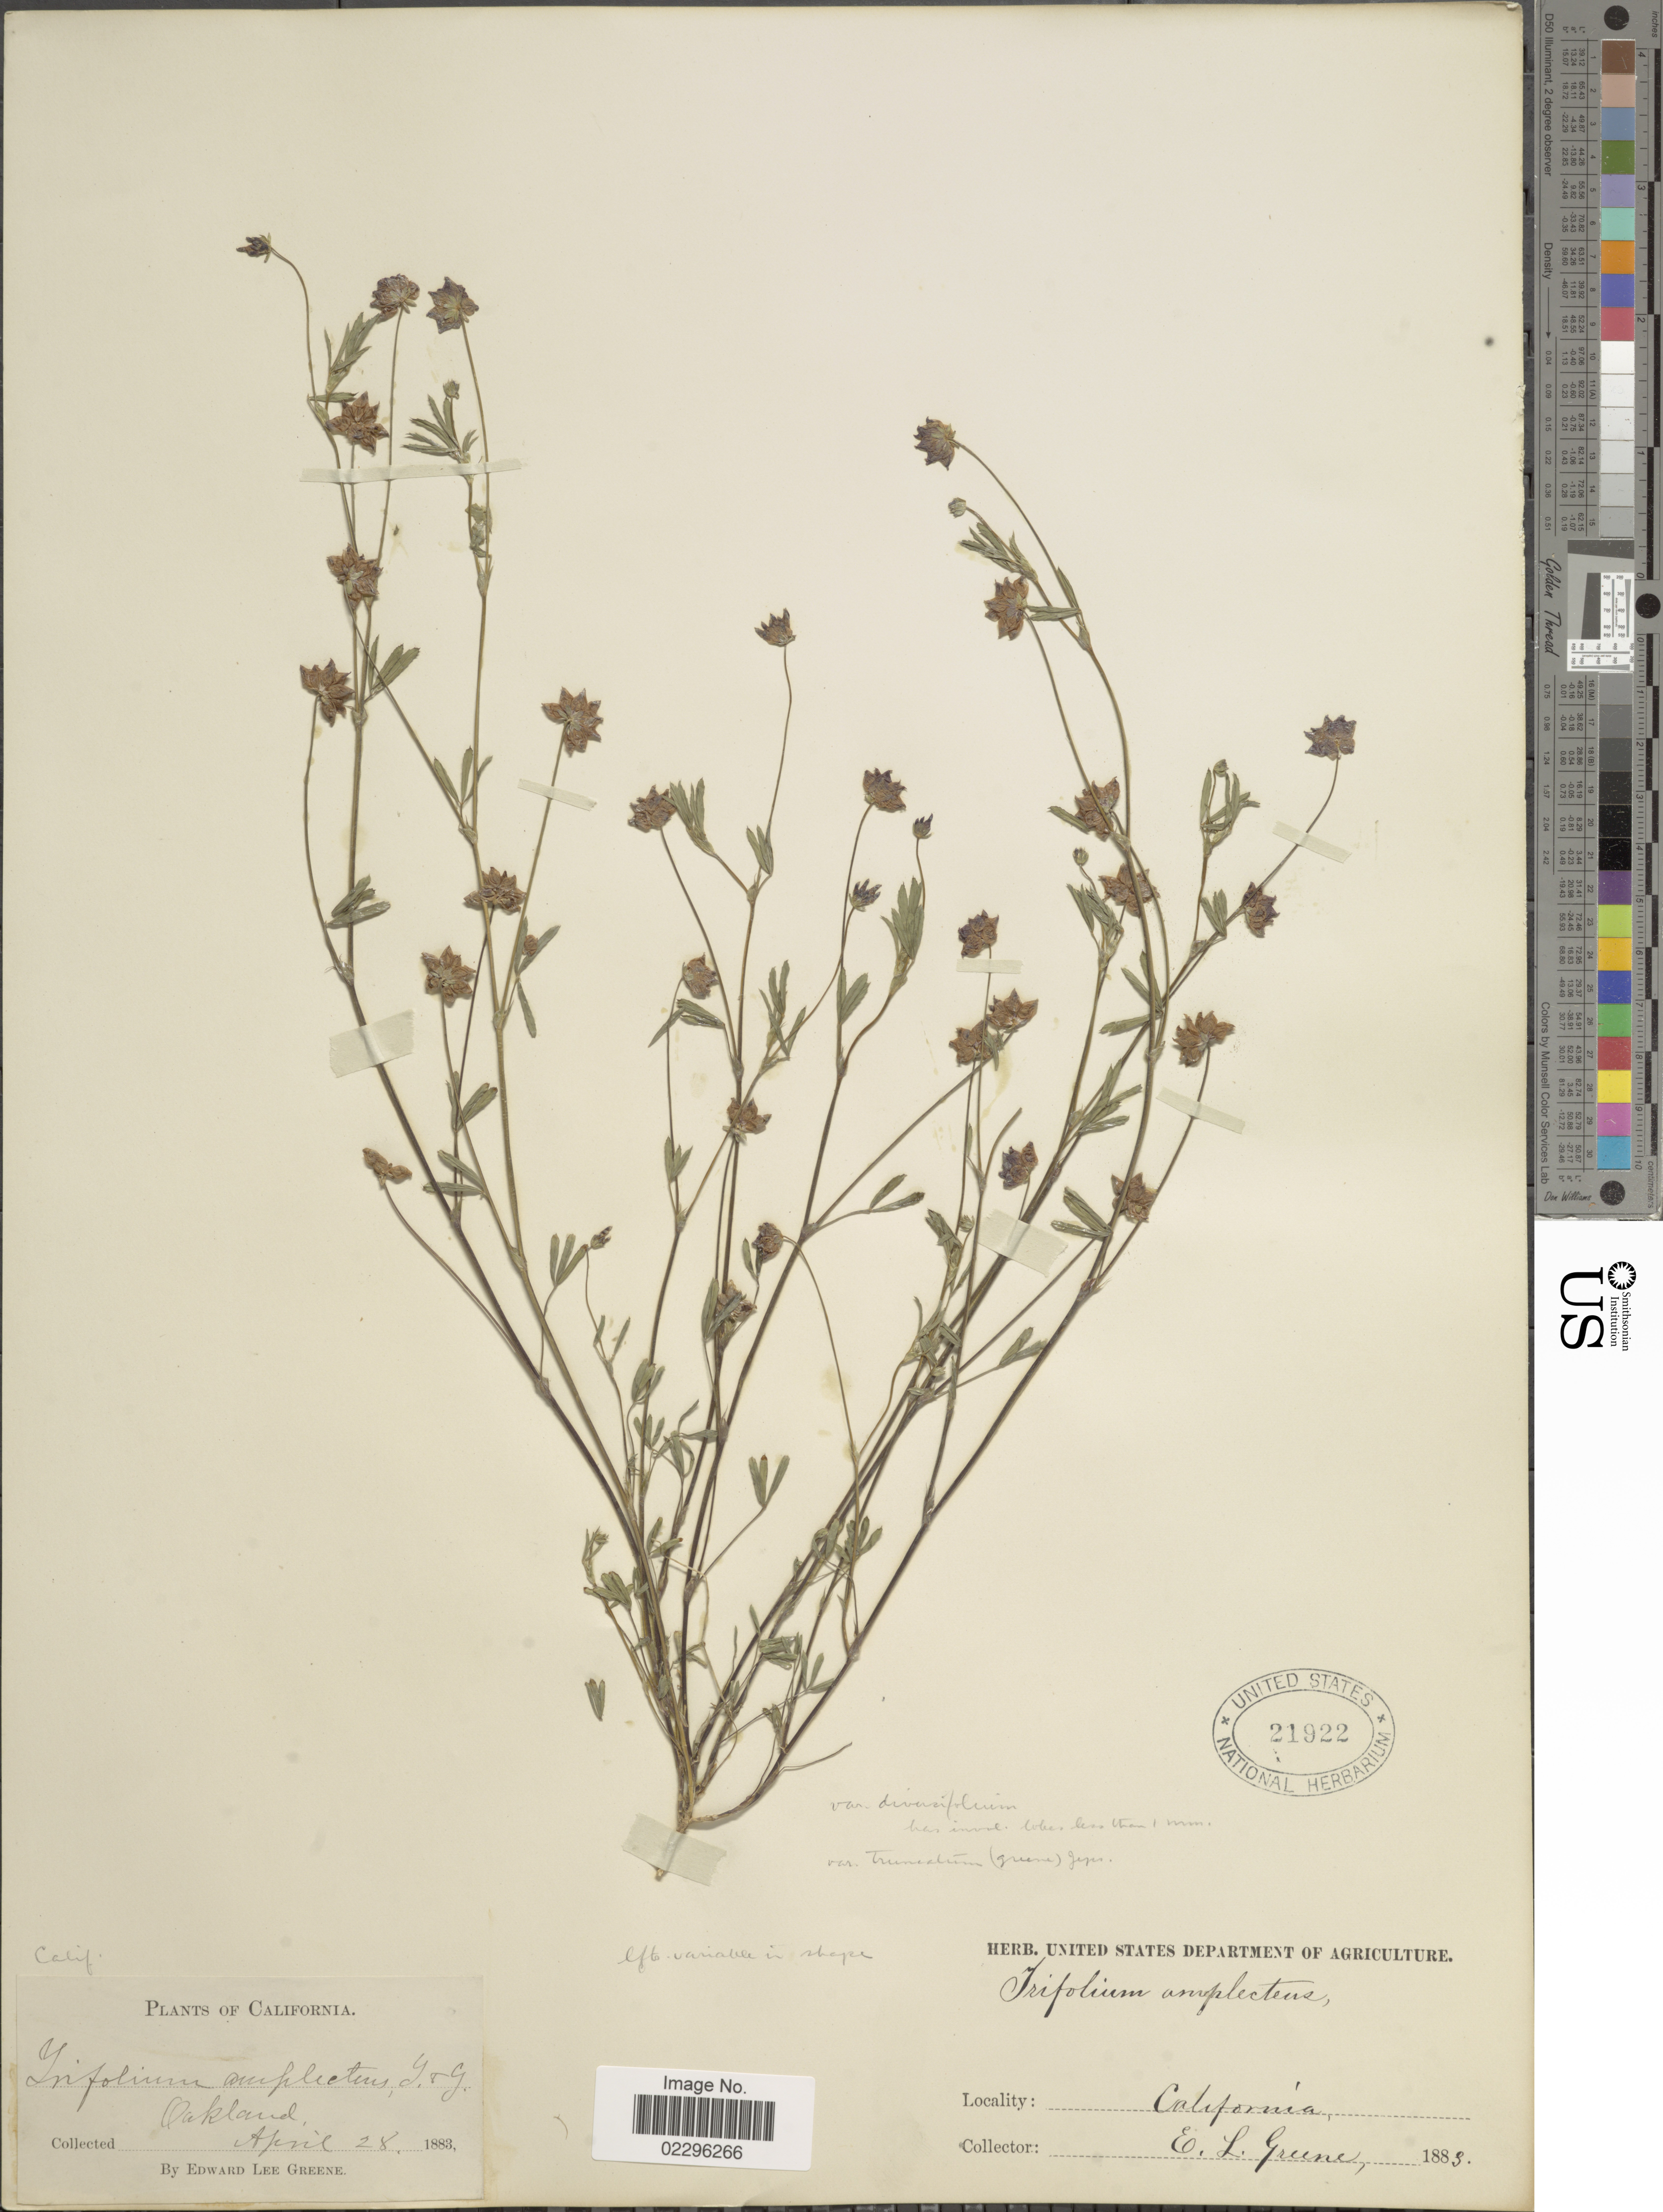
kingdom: Plantae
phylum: Tracheophyta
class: Magnoliopsida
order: Fabales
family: Fabaceae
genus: Trifolium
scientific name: Trifolium depauperatum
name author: Desv.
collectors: E. L. Greene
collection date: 1883-04-28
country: United States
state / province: California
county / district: Alameda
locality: Oakland.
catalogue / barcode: US 21922